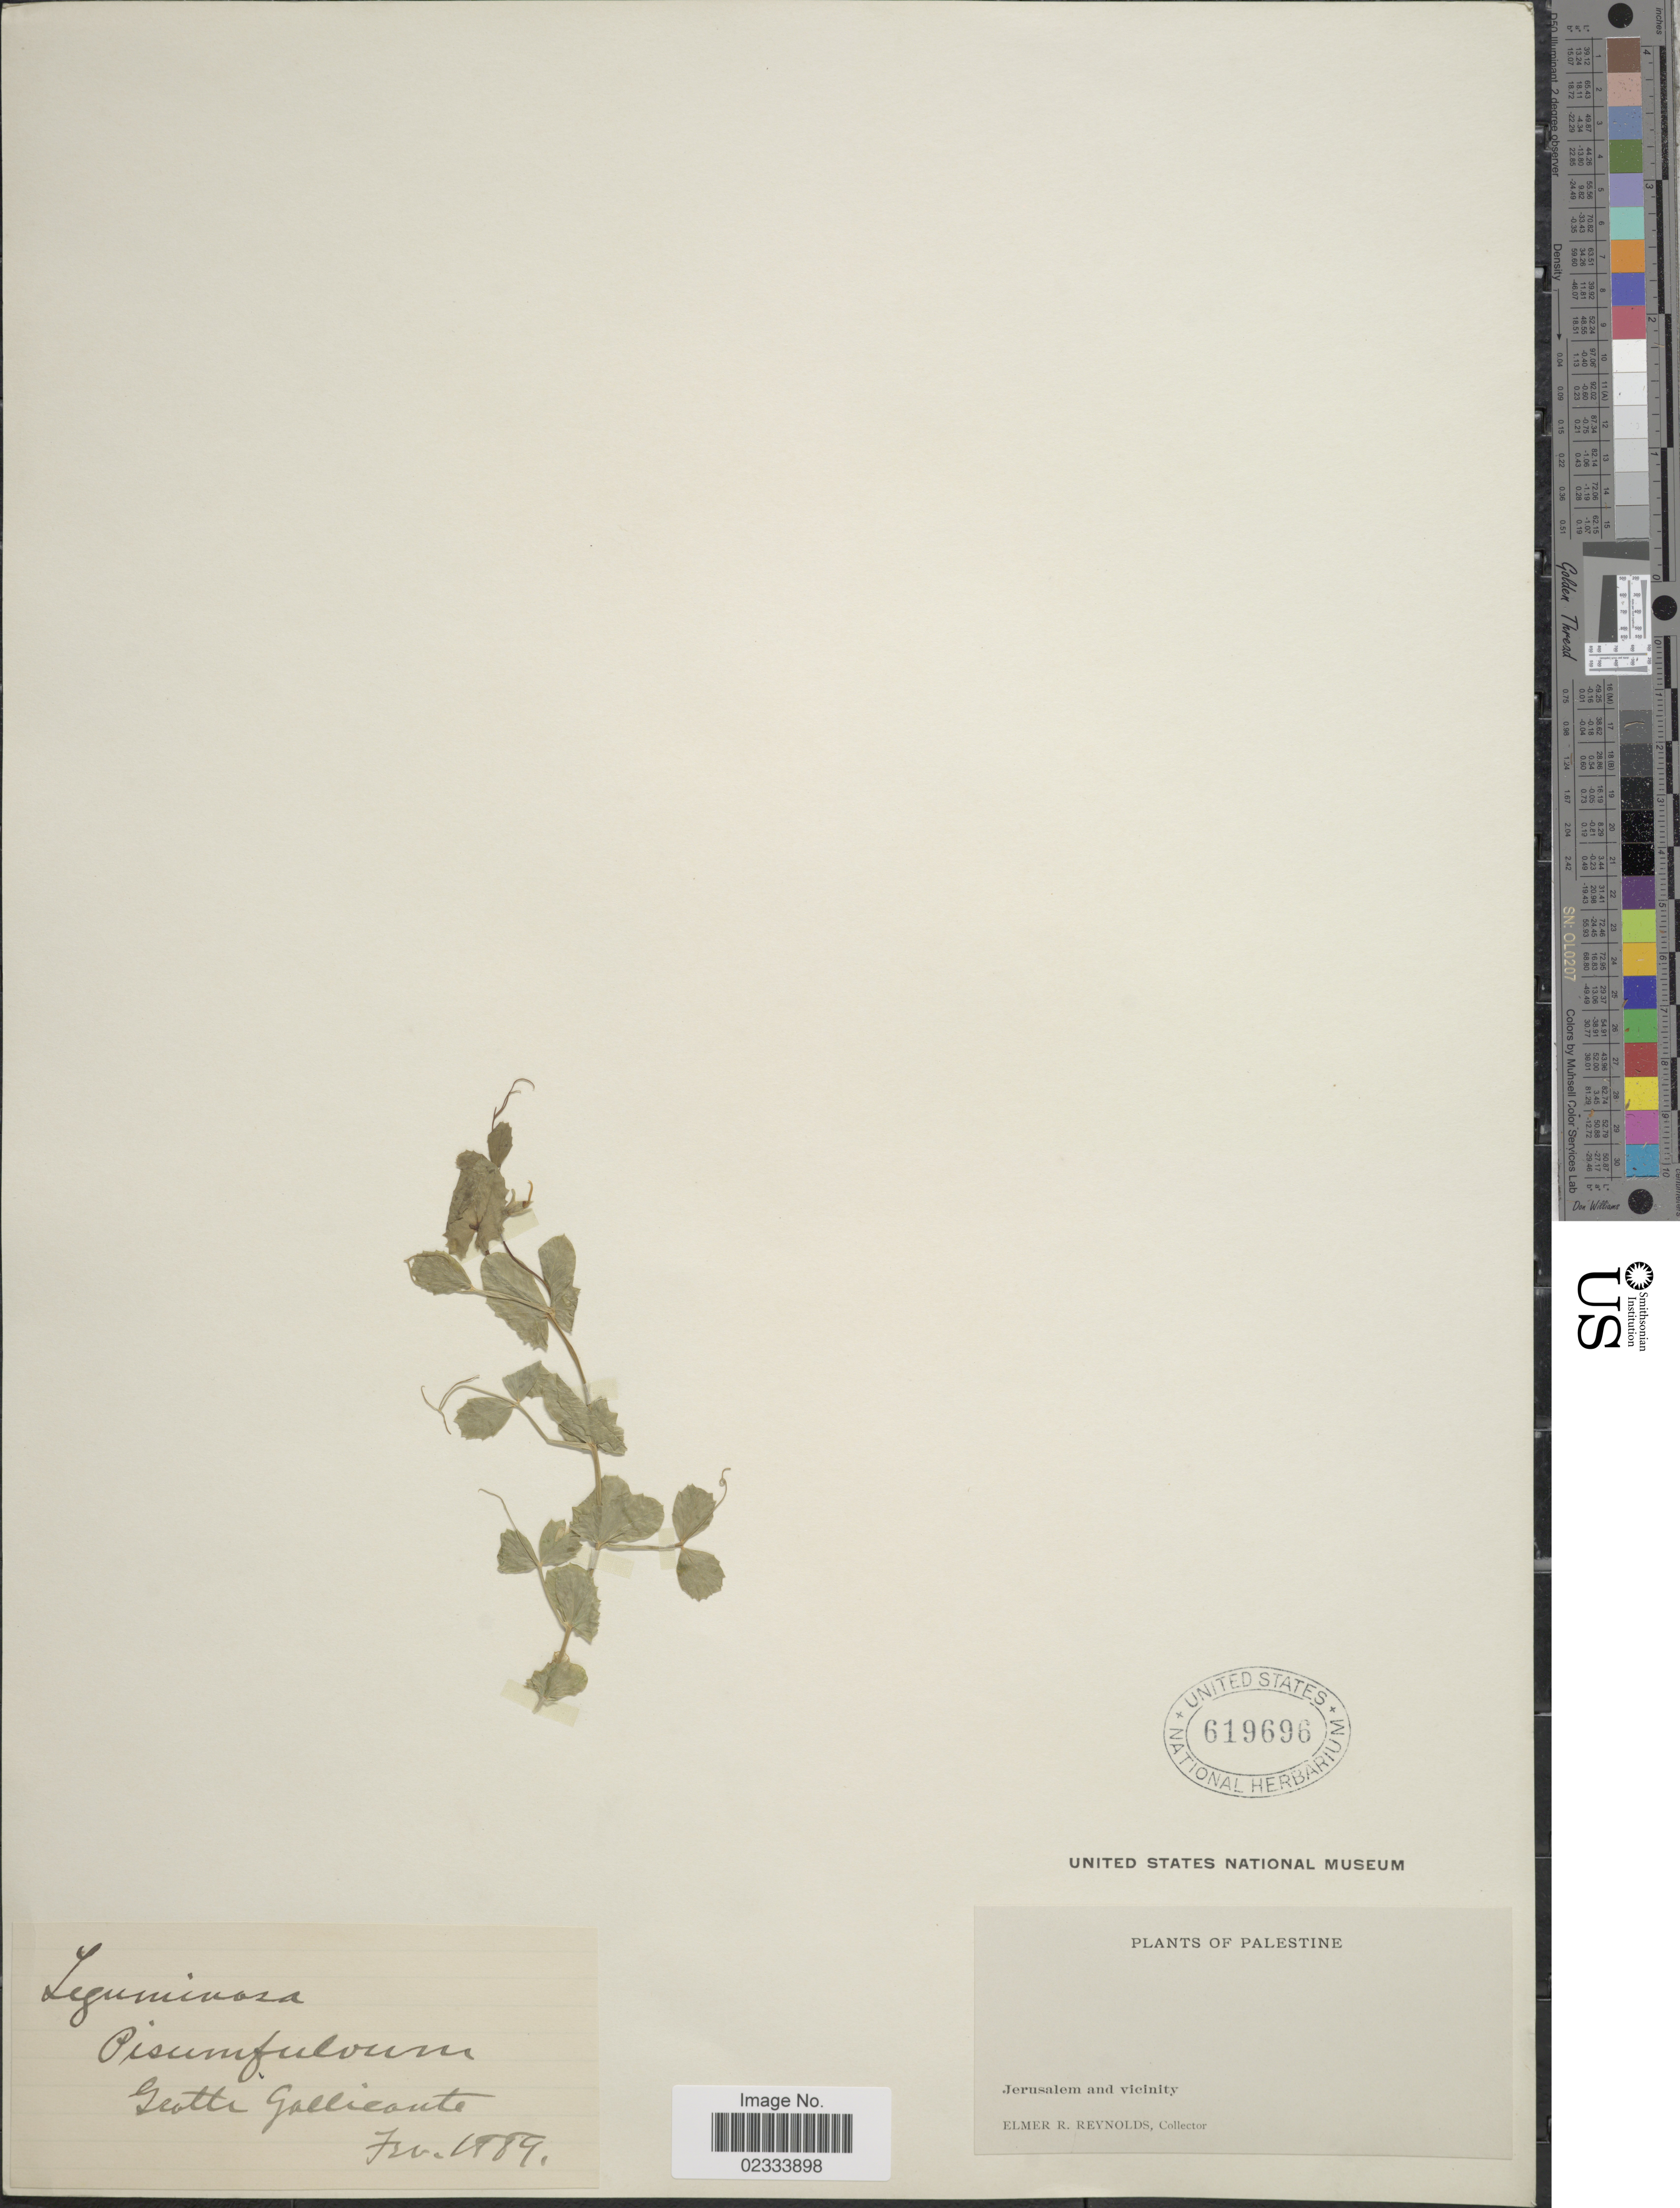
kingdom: Plantae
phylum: Tracheophyta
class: Magnoliopsida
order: Fabales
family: Fabaceae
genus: Pisum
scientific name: Pisum fulvum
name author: Sibth. & Sm.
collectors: E. Reynolds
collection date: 1889-02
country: Israel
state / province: Jerusalem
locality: Palestine, Jerusalem and vicinity, Grotti Galliconte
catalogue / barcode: US 619696